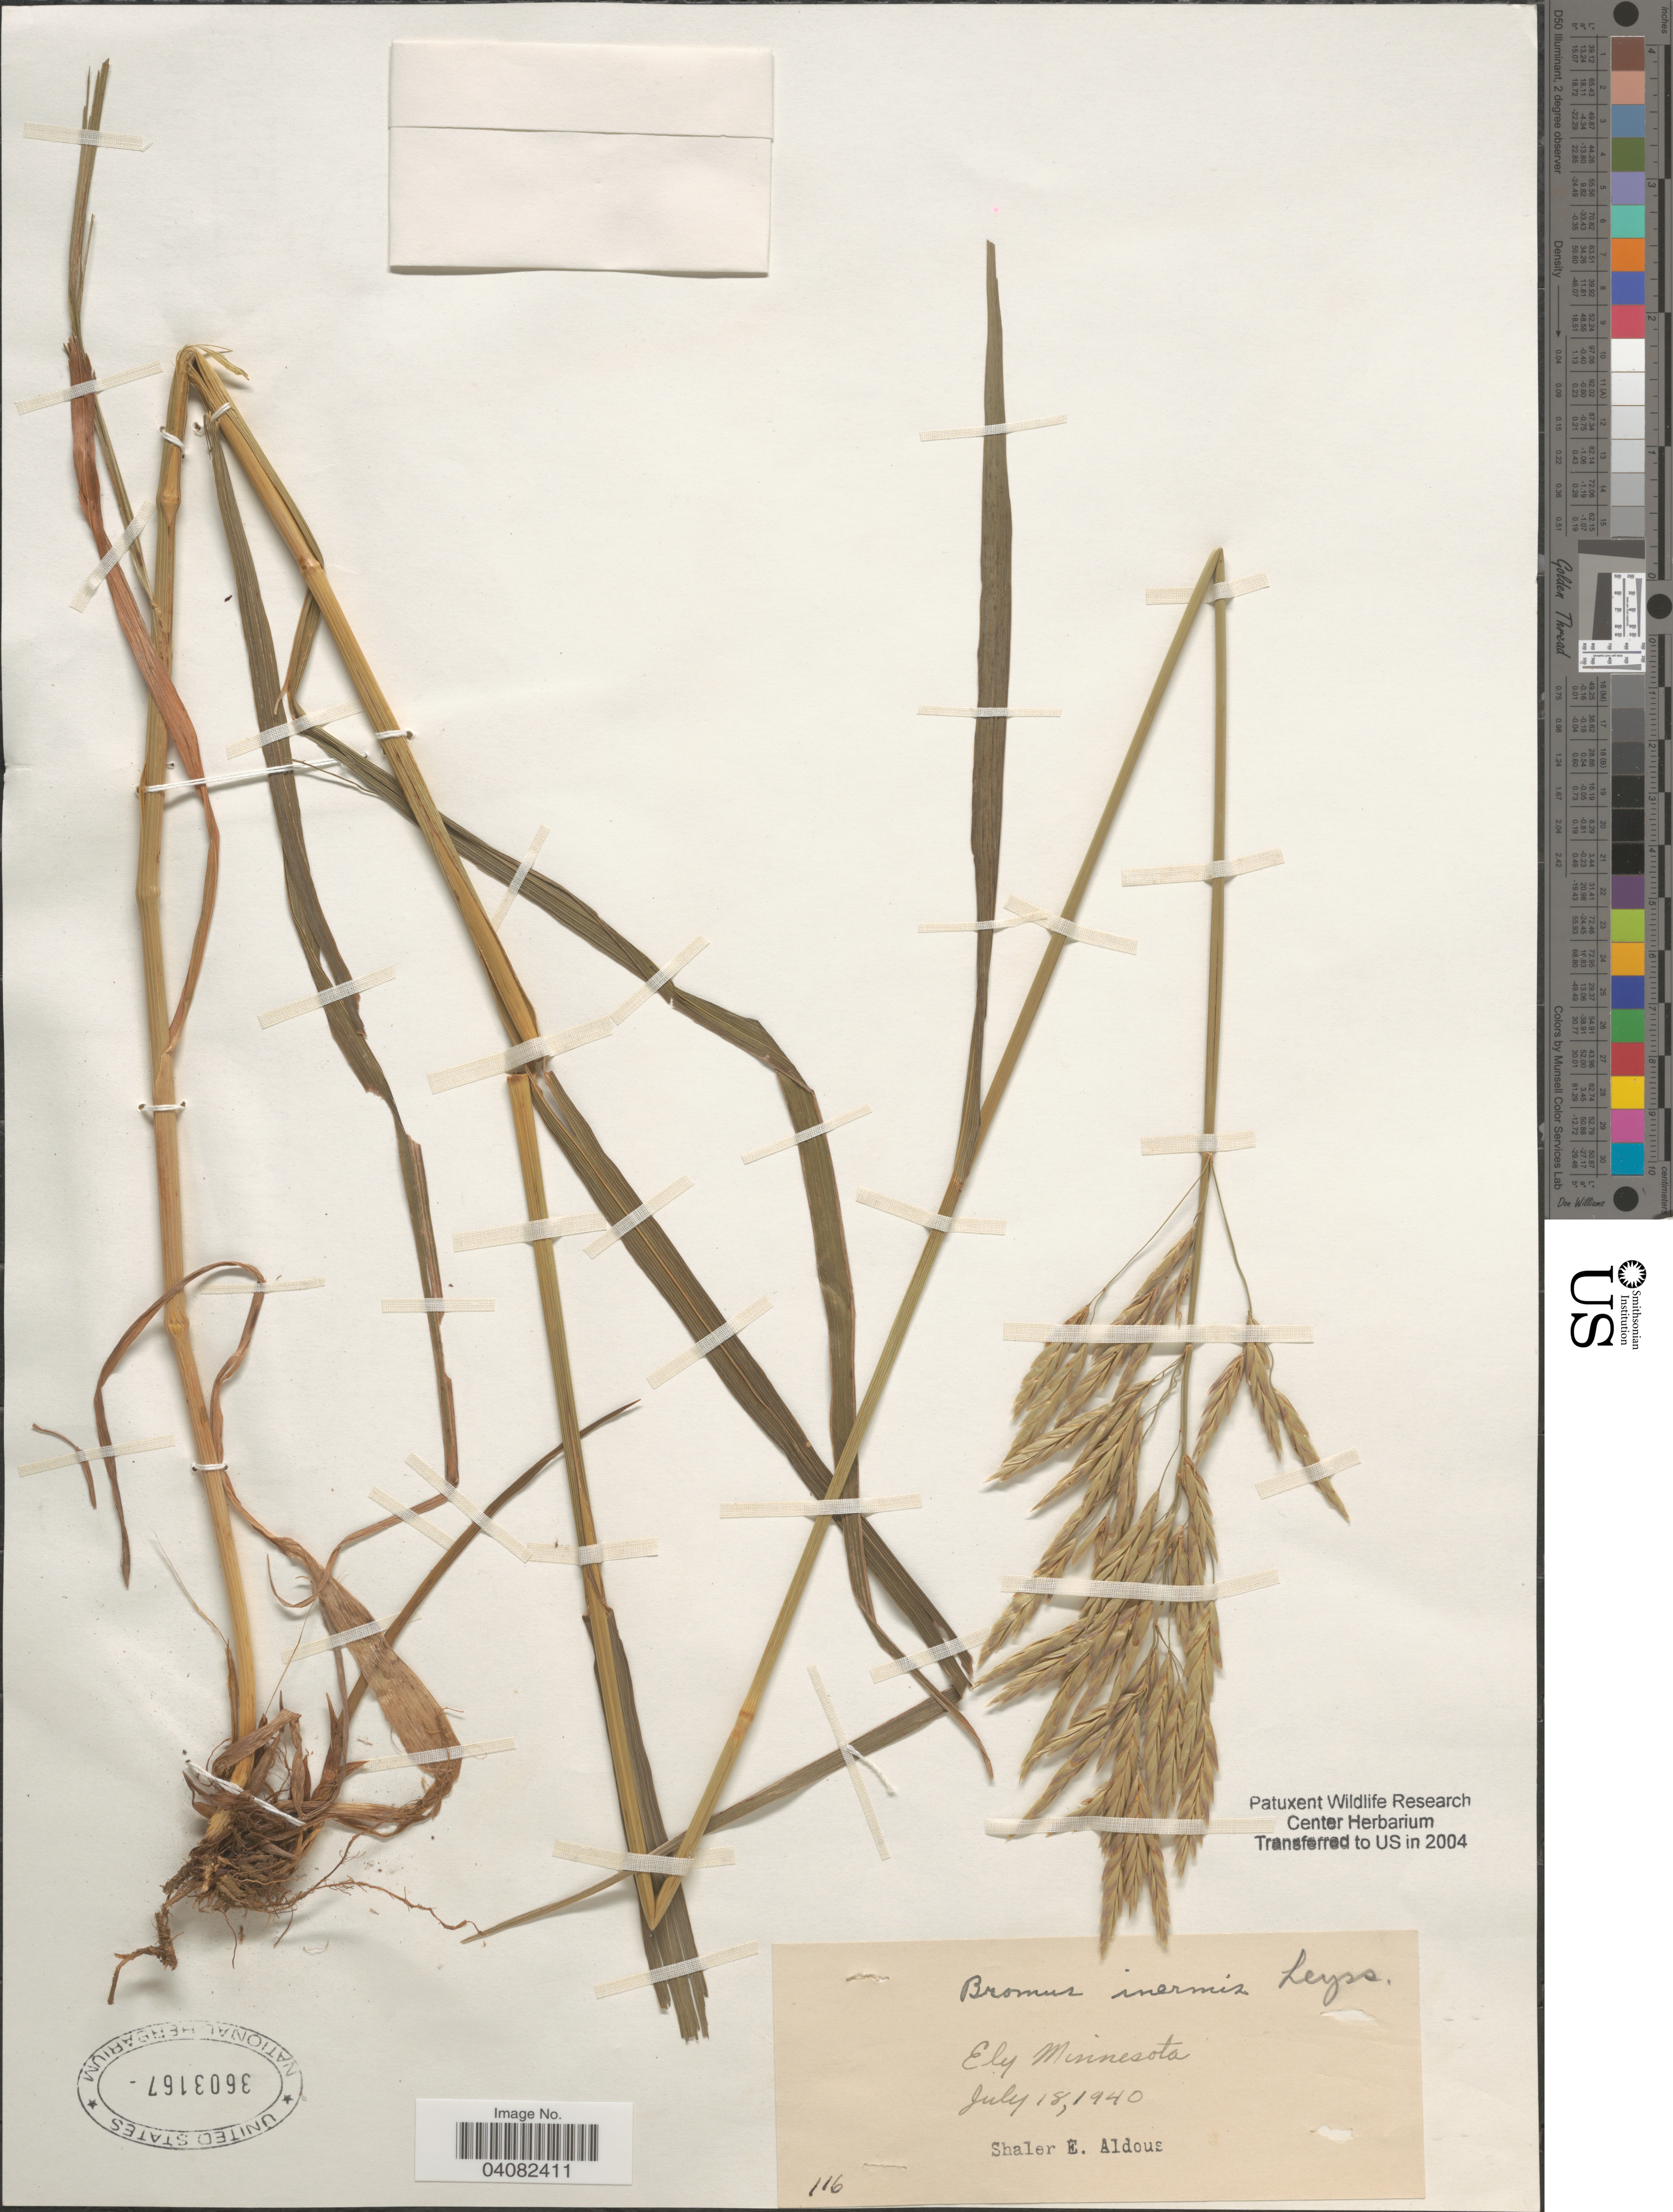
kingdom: Plantae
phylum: Tracheophyta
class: Liliopsida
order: Poales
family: Poaceae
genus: Bromus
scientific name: Bromus inermis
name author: Leyss.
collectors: S. Aldous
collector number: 116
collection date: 1940-07-18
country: United States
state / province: Minnesota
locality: Ely.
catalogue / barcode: US 3603167